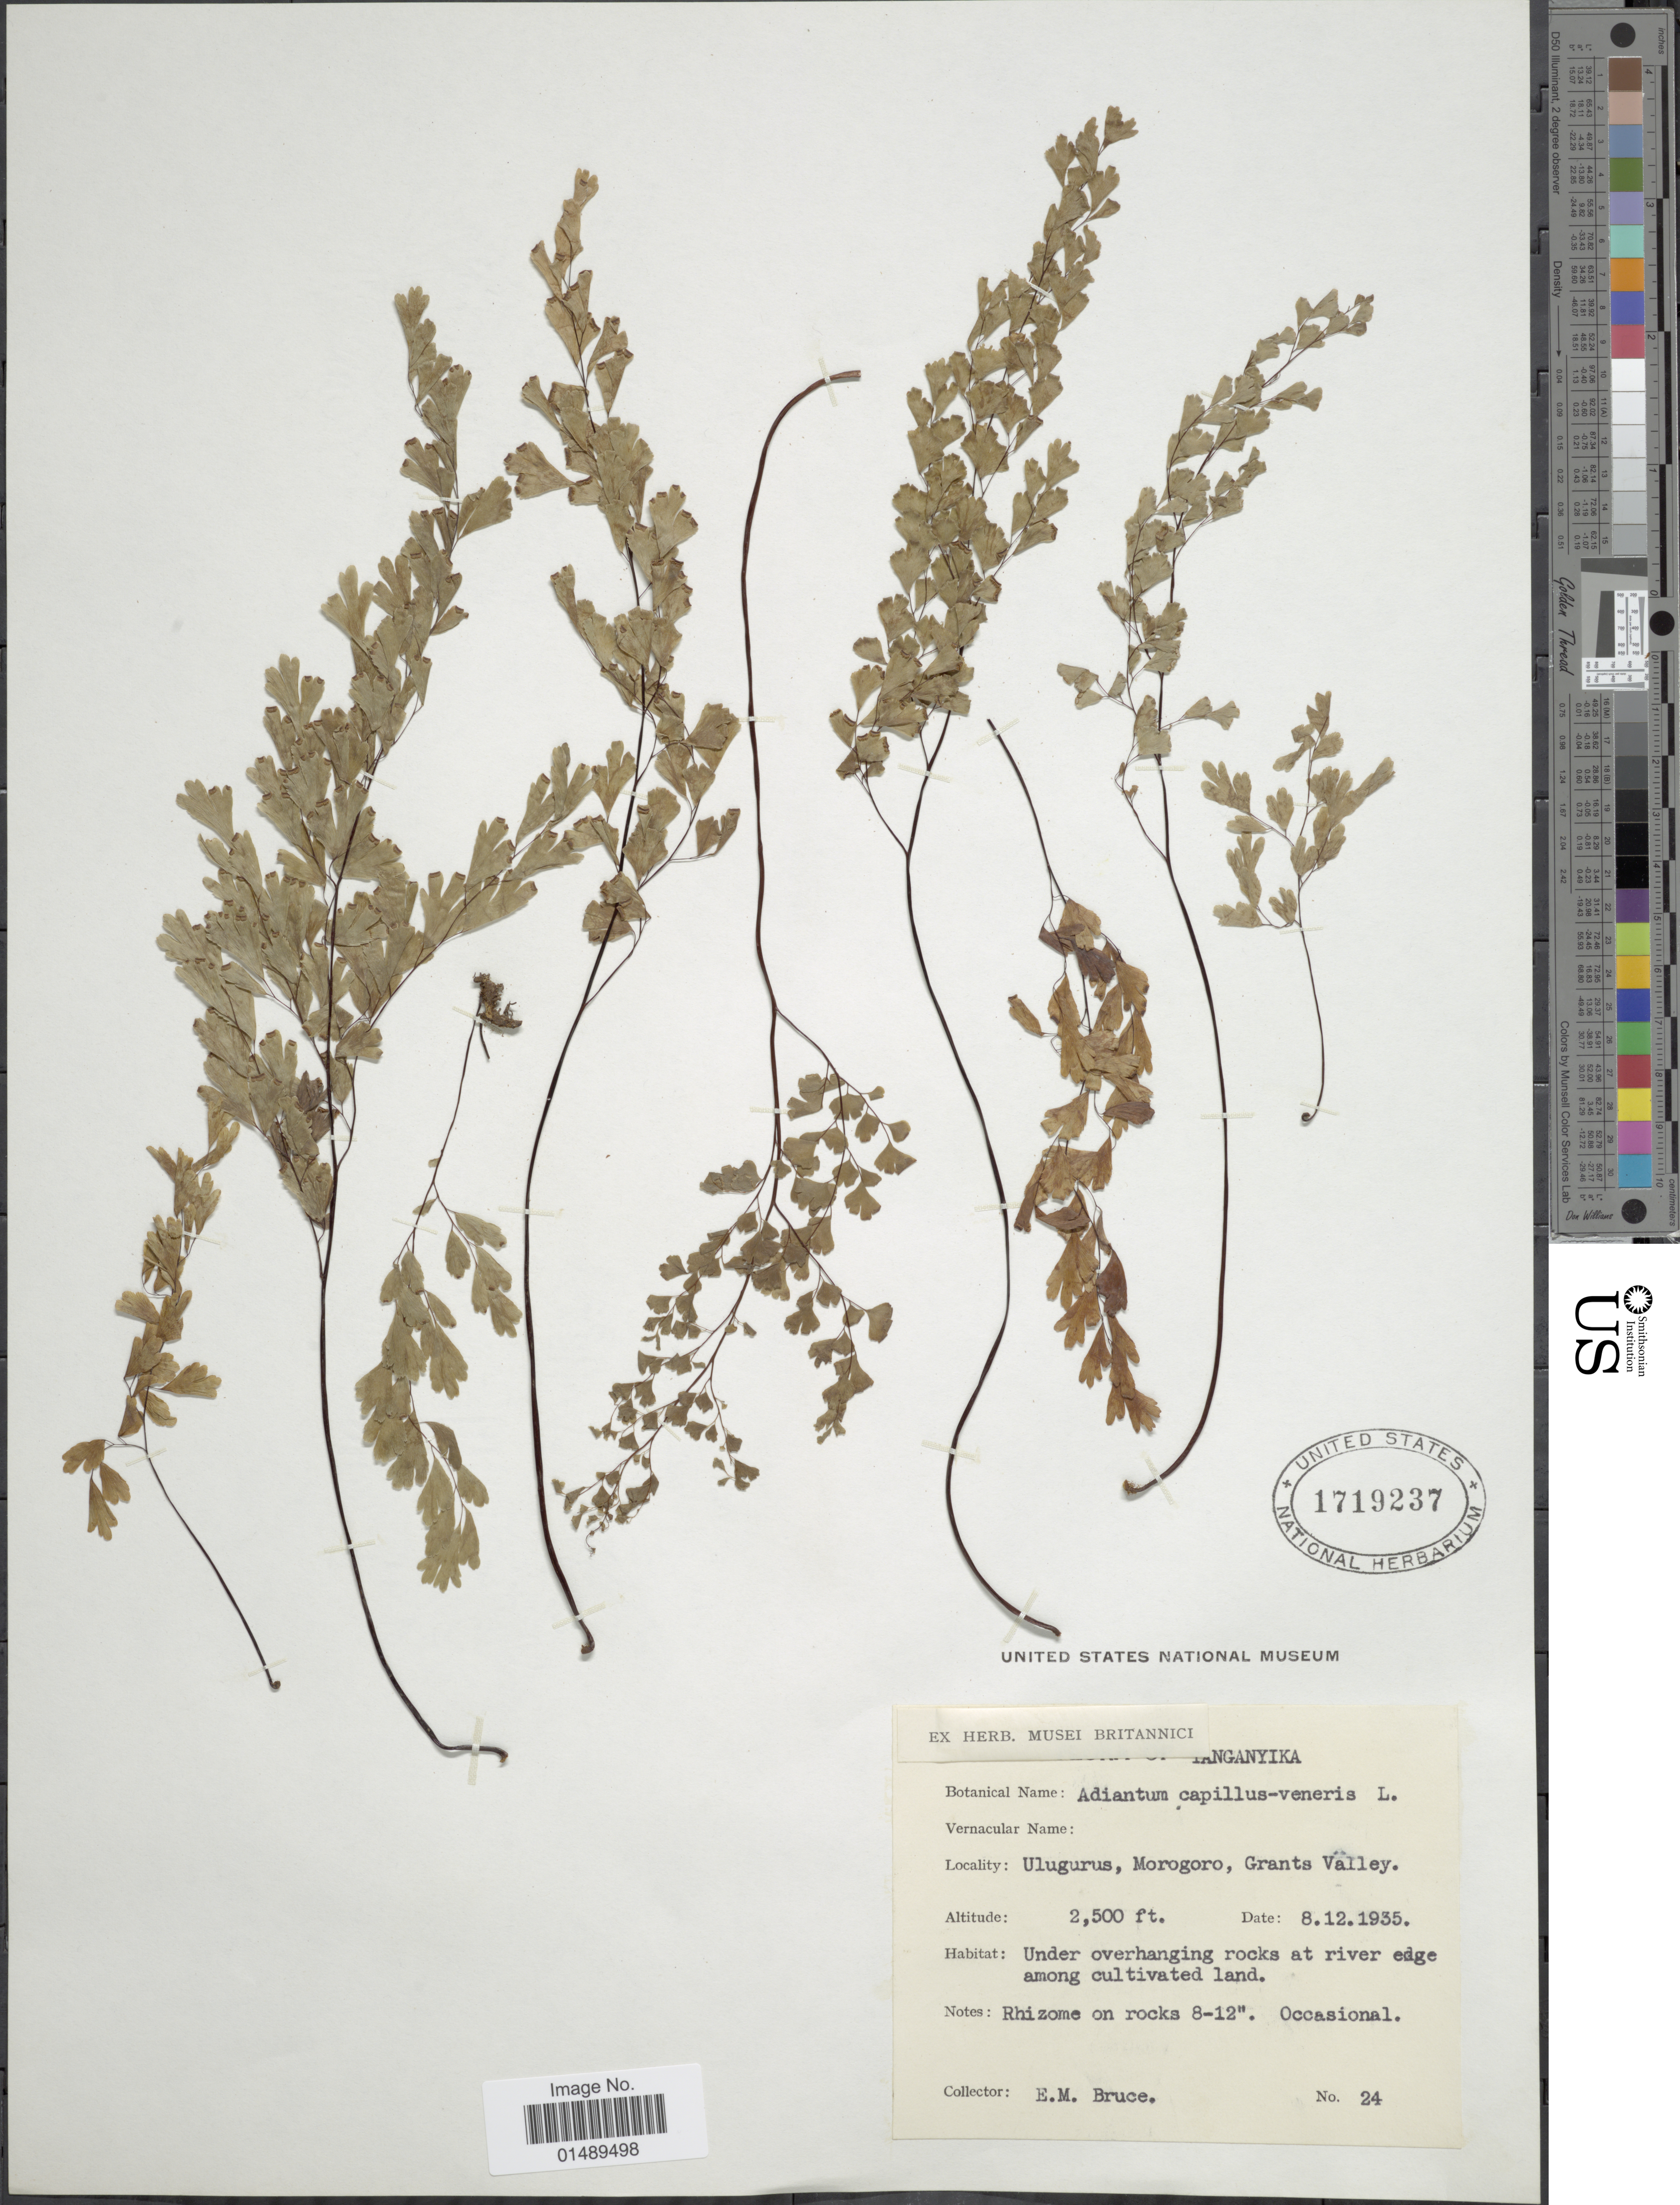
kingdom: Plantae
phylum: Tracheophyta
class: Polypodiopsida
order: Polypodiales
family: Pteridaceae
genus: Adiantum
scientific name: Adiantum capillus-veneris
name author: L.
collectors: E. Bruce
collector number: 24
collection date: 1935-12-08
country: Tanzania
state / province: Morogoro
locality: Ulugurus, Morogoro, Grants Valley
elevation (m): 762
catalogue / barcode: US 1719237